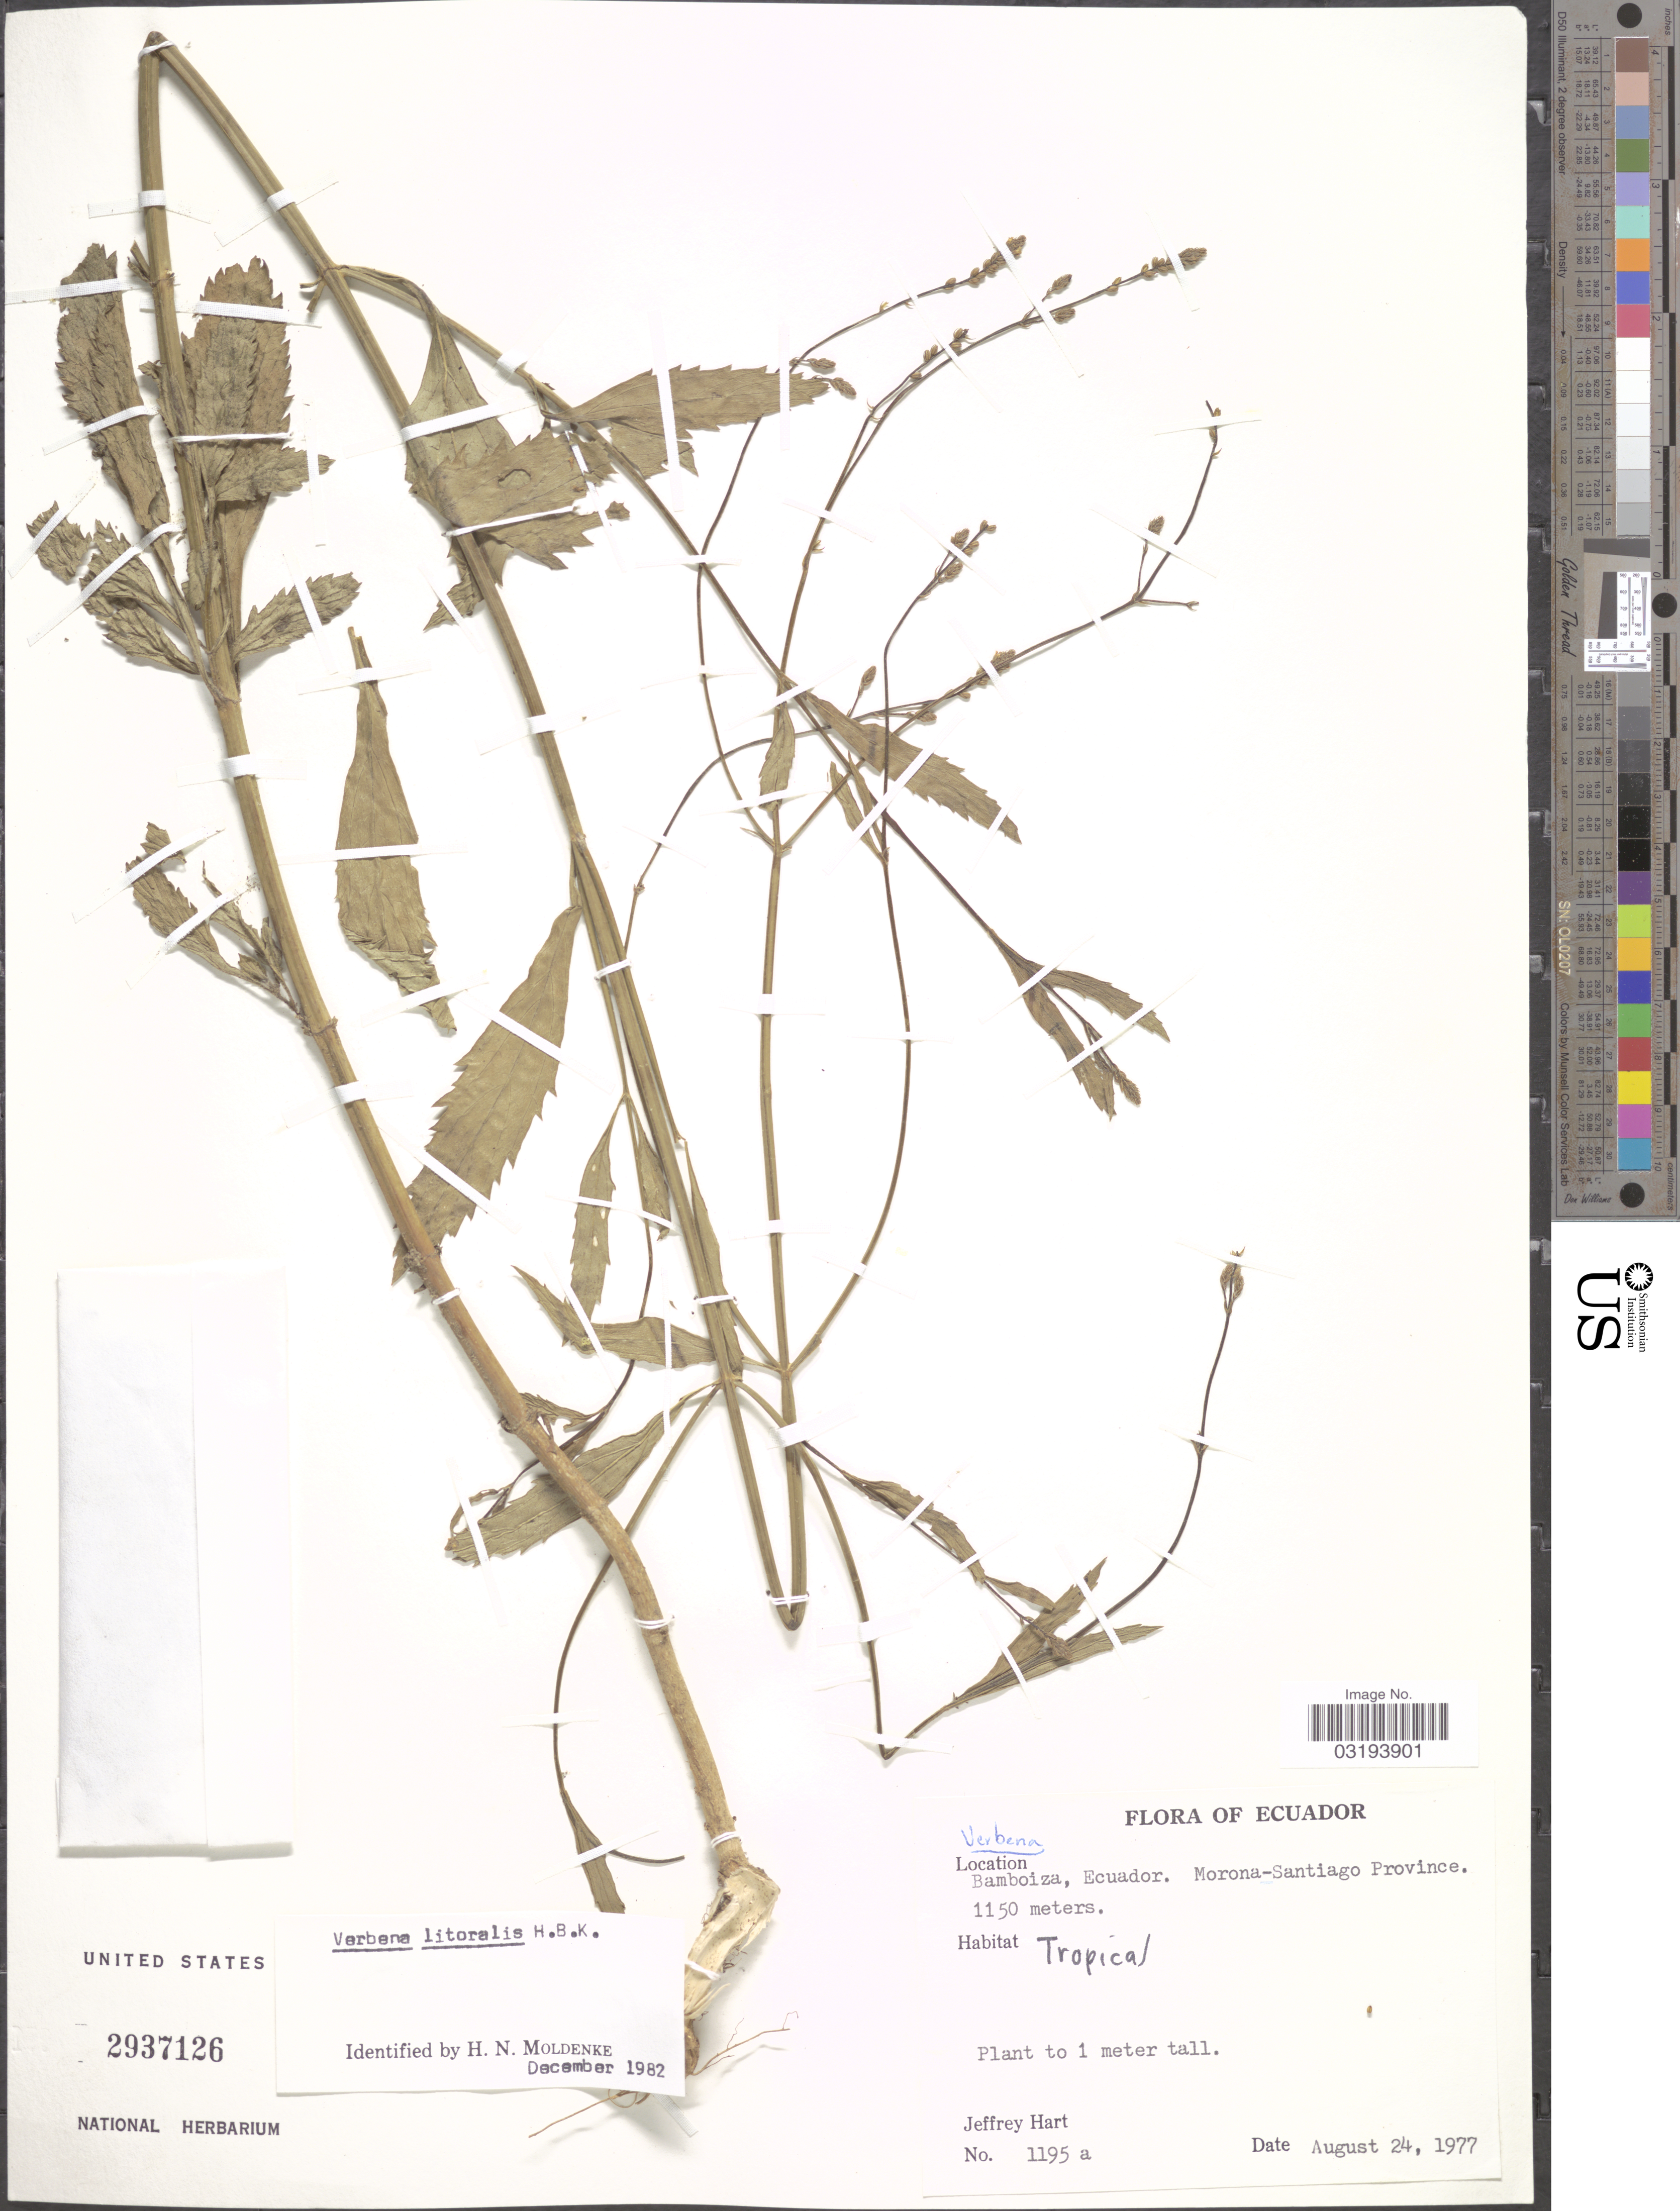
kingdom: Plantae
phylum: Tracheophyta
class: Magnoliopsida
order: Lamiales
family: Verbenaceae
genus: Verbena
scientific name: Verbena litoralis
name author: Kunth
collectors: J. A. Hart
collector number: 1195 a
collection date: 1977-08-24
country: Ecuador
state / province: Morona-Santiago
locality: Bamboiza.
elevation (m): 1150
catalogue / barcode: US 2937126